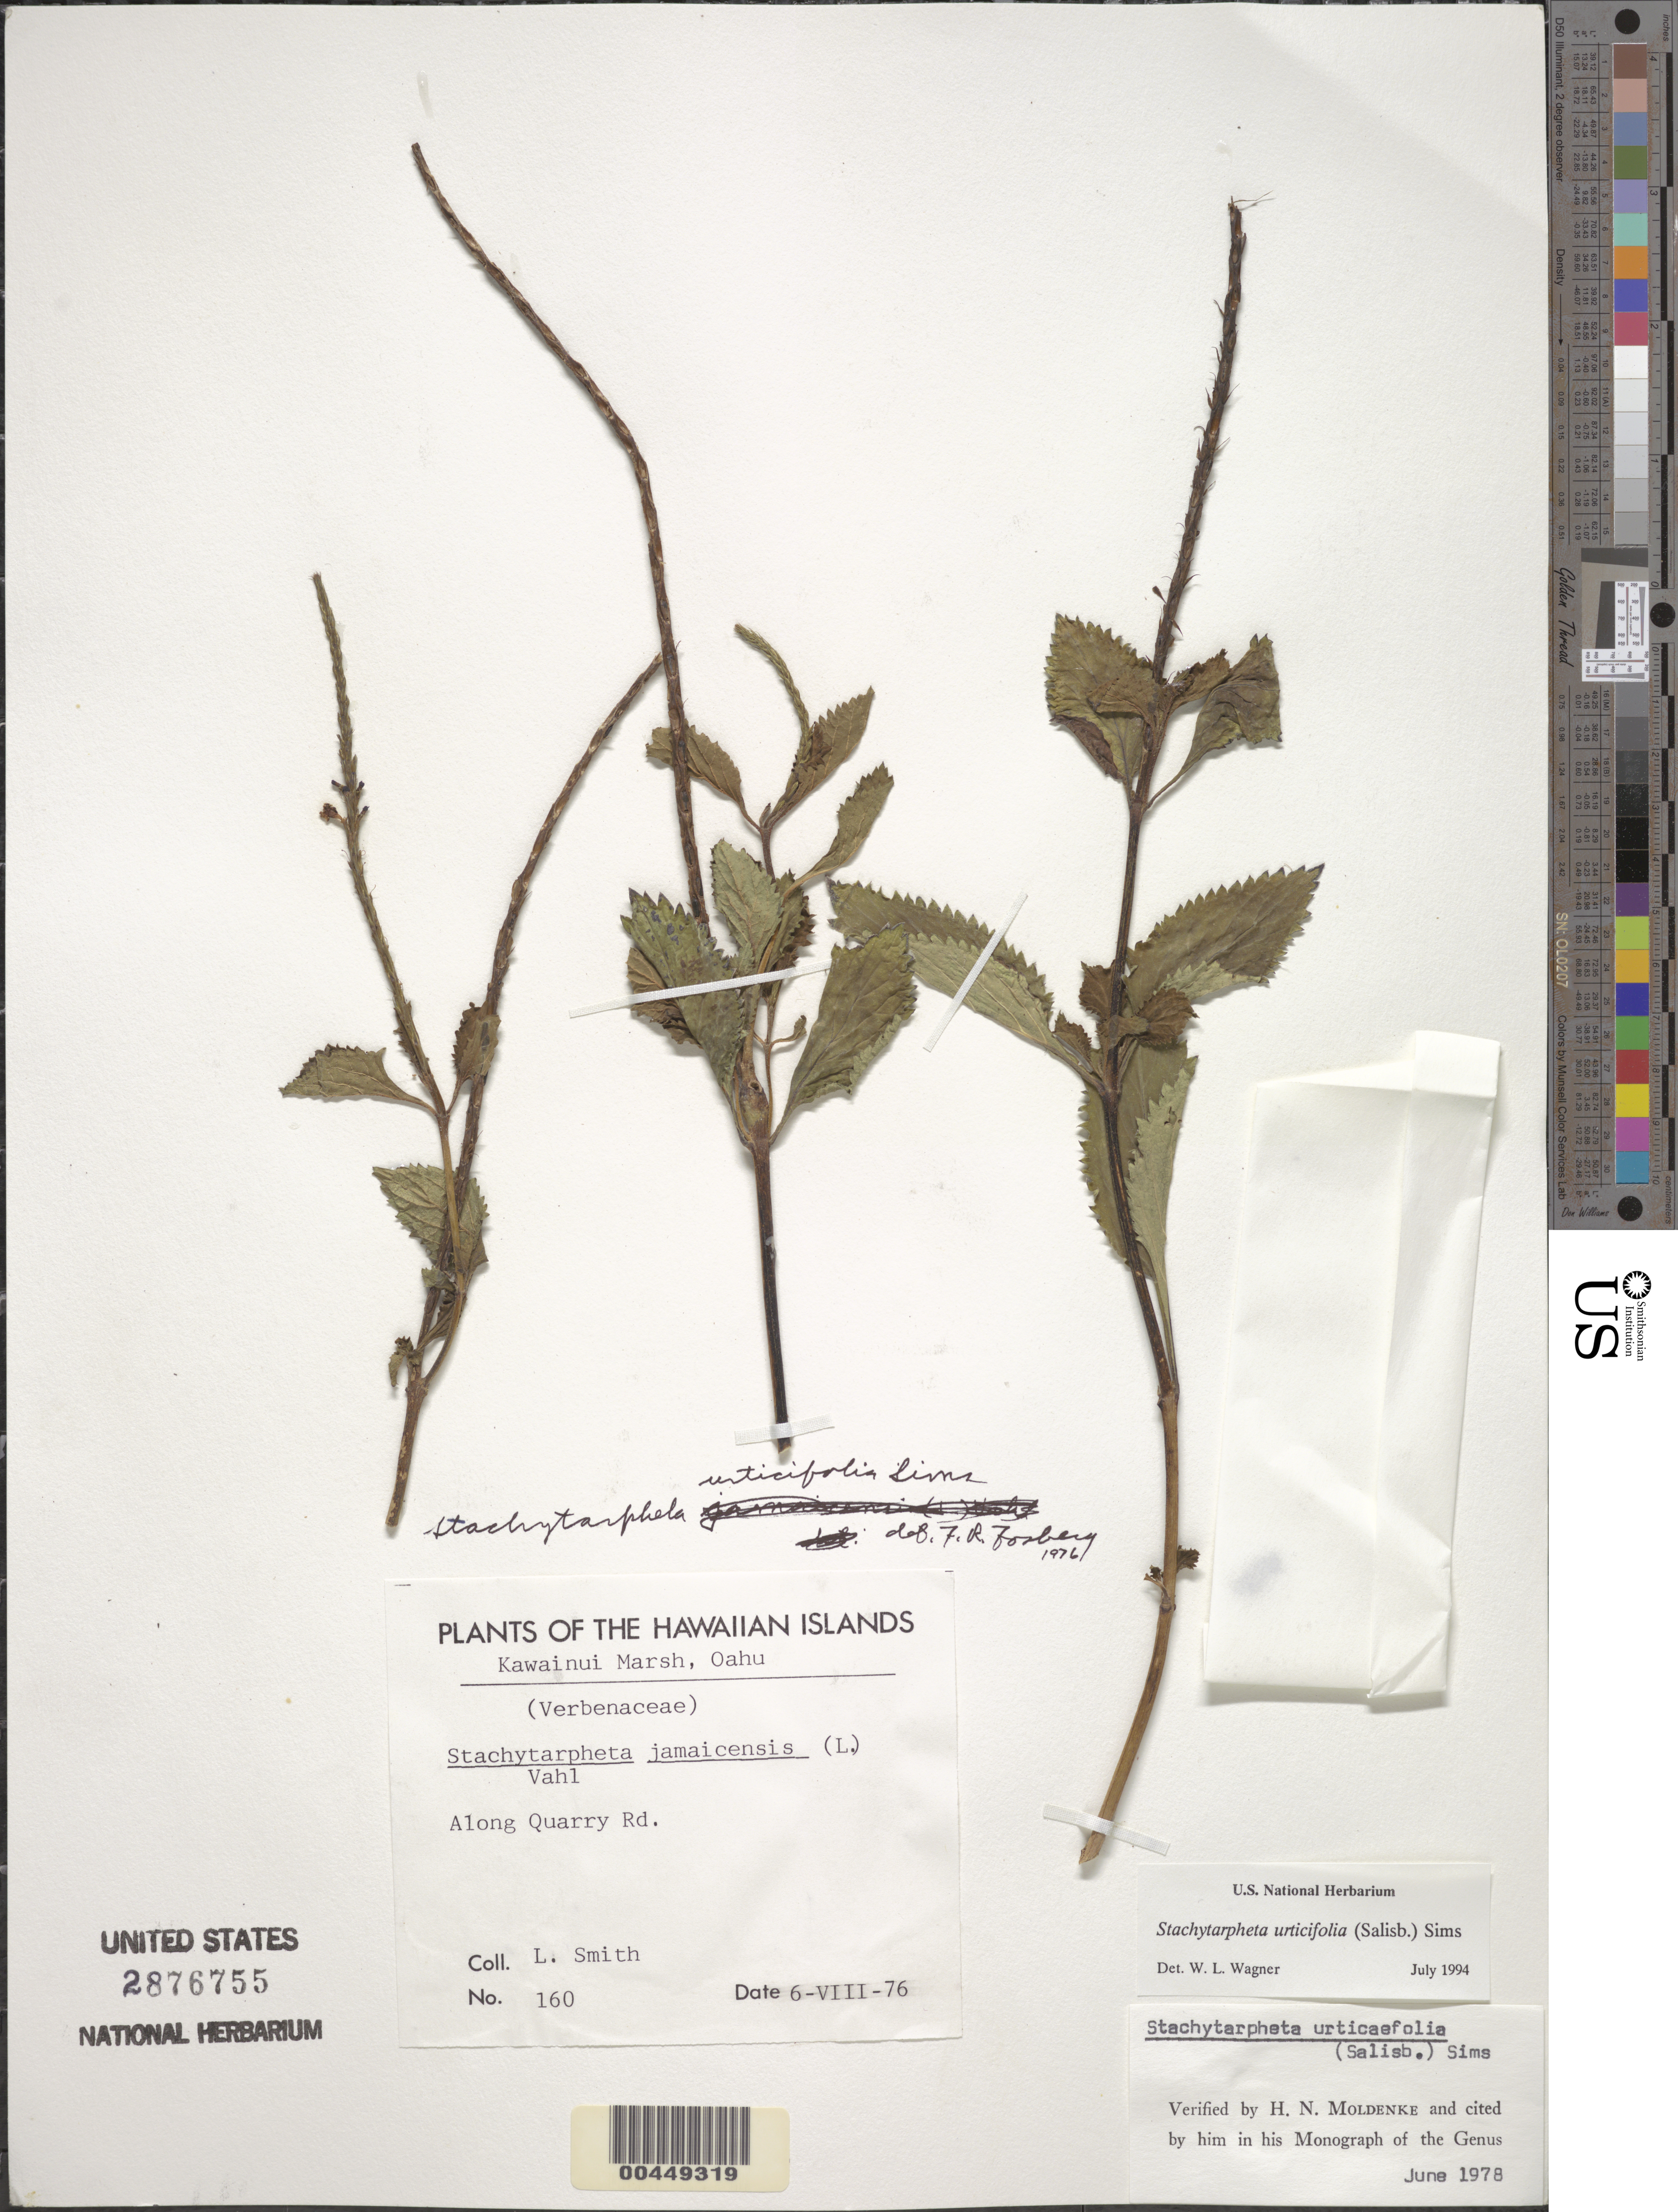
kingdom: Plantae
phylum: Tracheophyta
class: Magnoliopsida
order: Lamiales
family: Verbenaceae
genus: Stachytarpheta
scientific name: Stachytarpheta urticifolia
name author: Sims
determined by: Wagner, W. L., (BOT), Smithsonian Institution - National Museum of Natural History (UNITED STATES)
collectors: L. Smith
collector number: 160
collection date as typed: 6 Aug 1976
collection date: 1976-08-06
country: United States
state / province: Hawaii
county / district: Honolulu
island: Oahu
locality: Kawainui Marsh, along Quarry Rd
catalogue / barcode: US 2876755